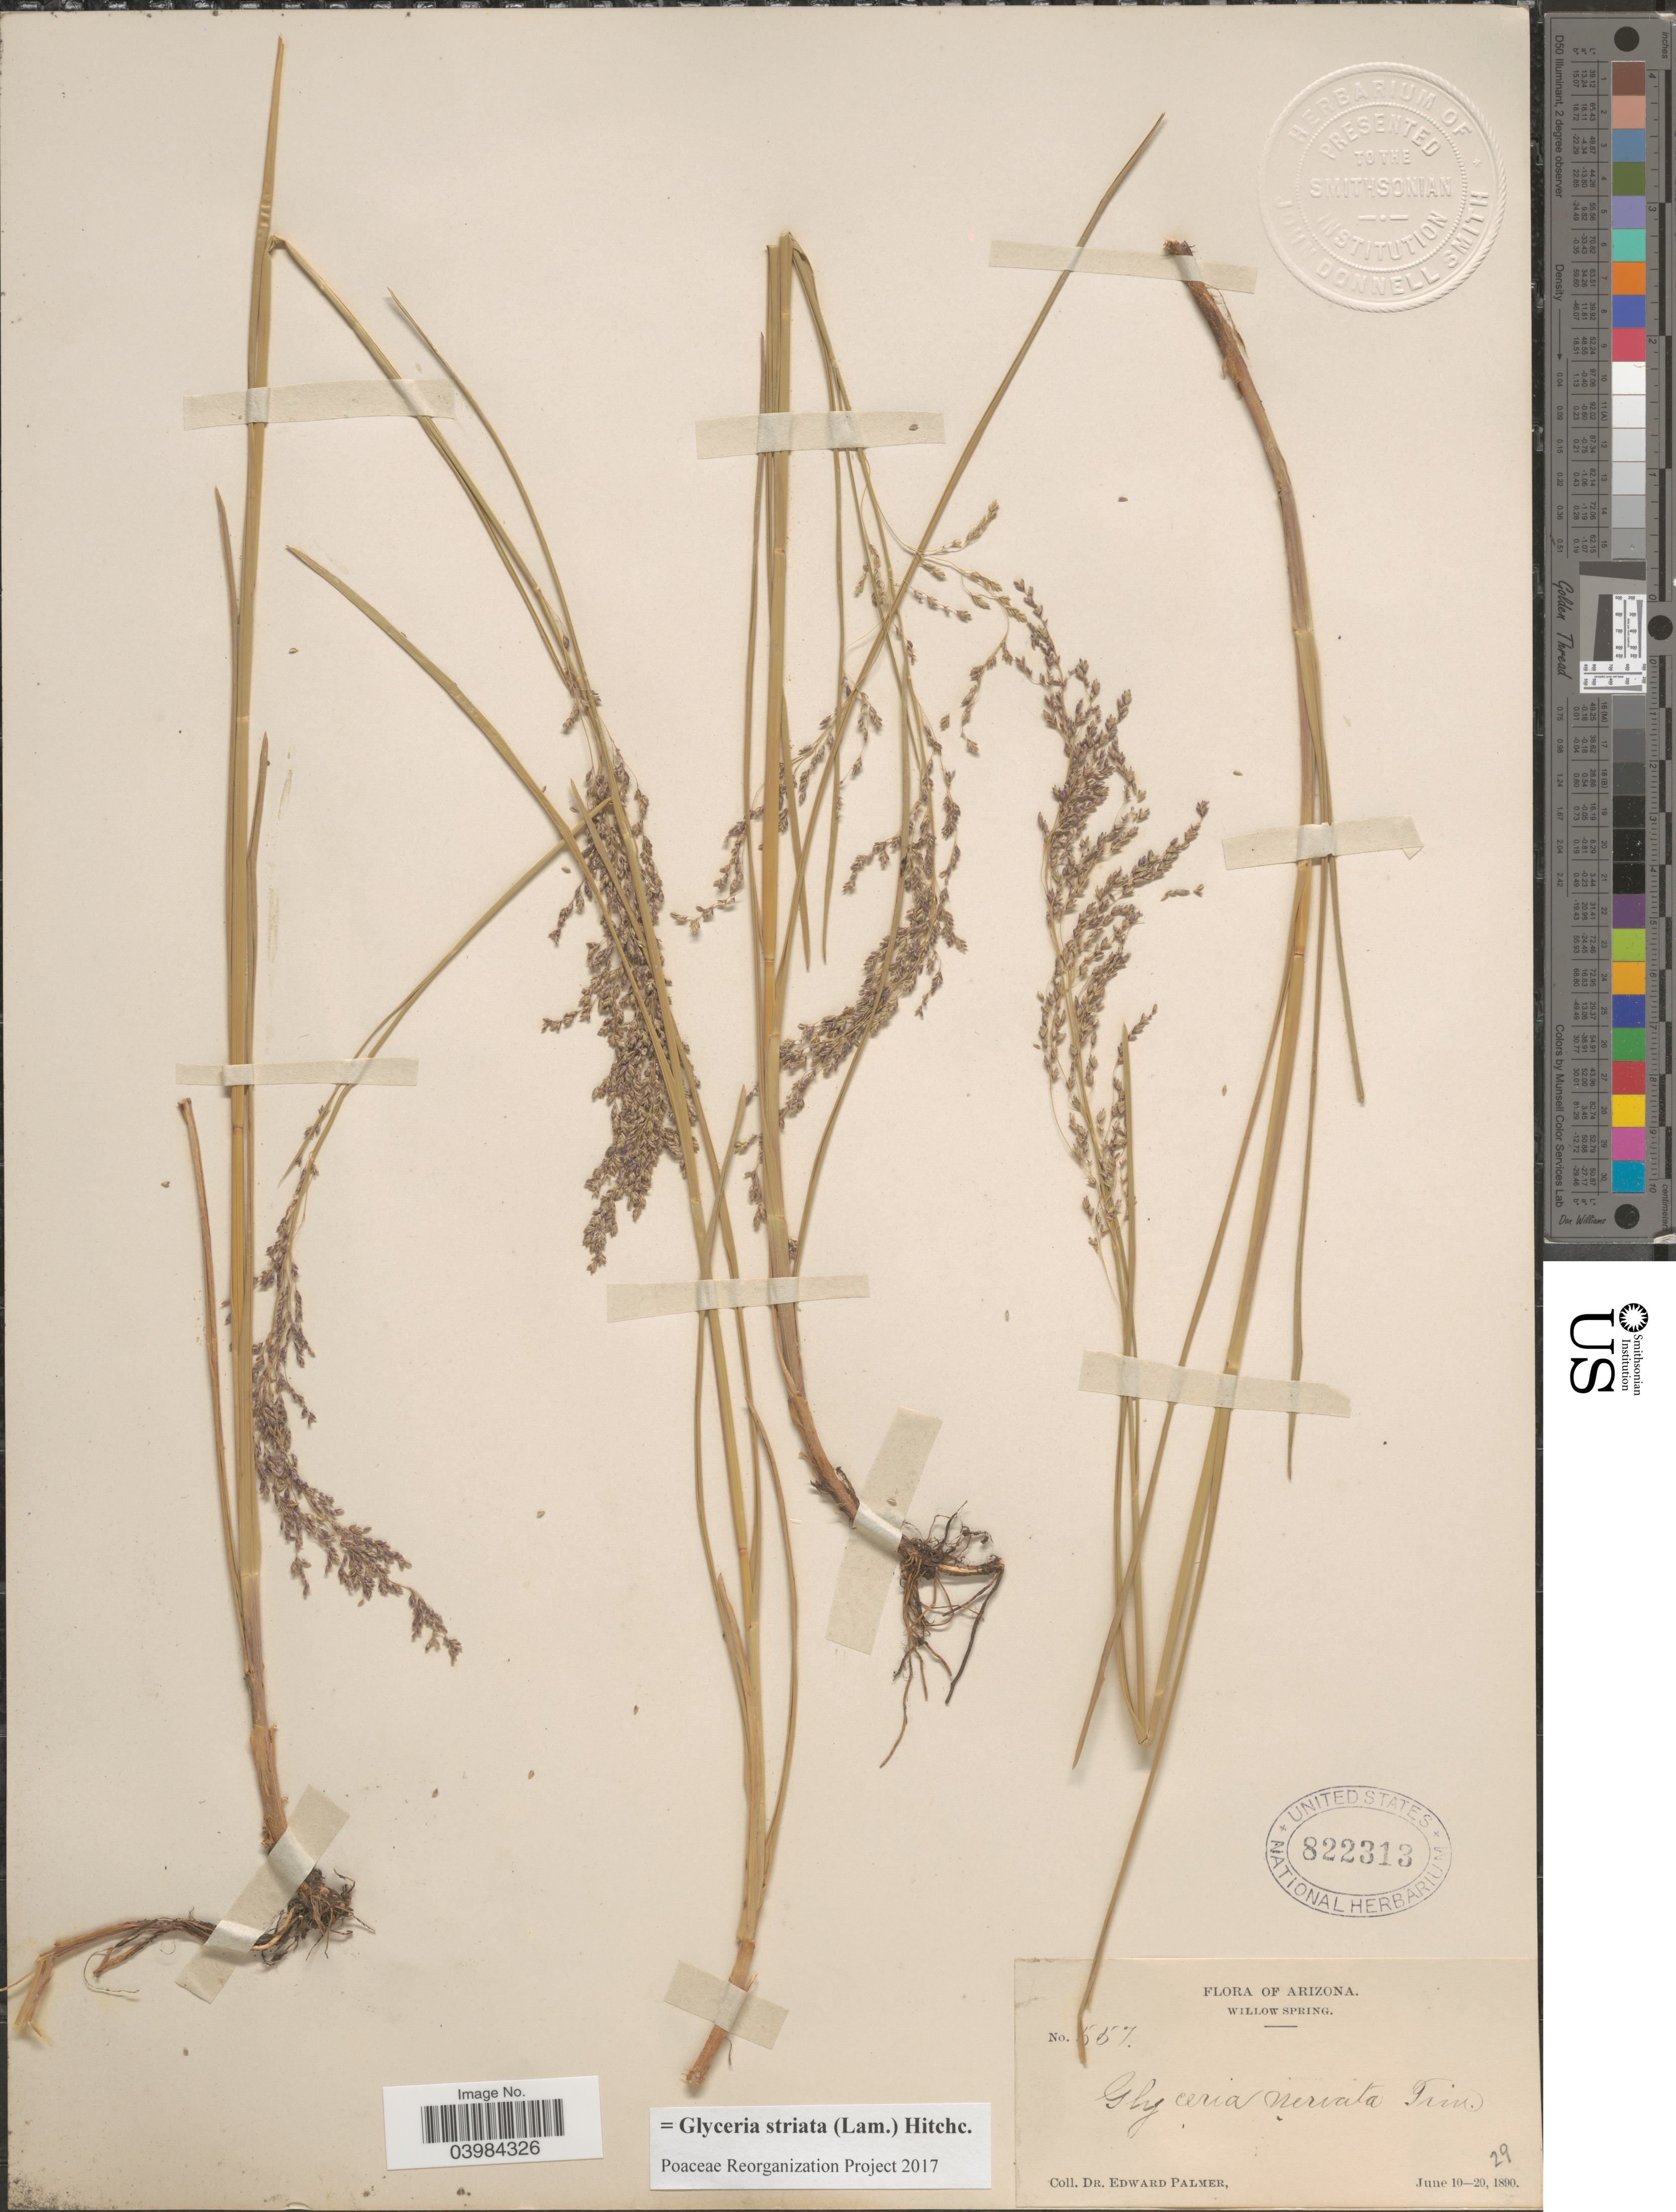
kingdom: Plantae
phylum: Tracheophyta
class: Liliopsida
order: Poales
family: Poaceae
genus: Glyceria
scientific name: Glyceria striata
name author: (Lam.) Hitchc.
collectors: E. Palmer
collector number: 557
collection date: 1890-06-10/1890-06-20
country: United States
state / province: Arizona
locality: Willow Spring.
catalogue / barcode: US 822313